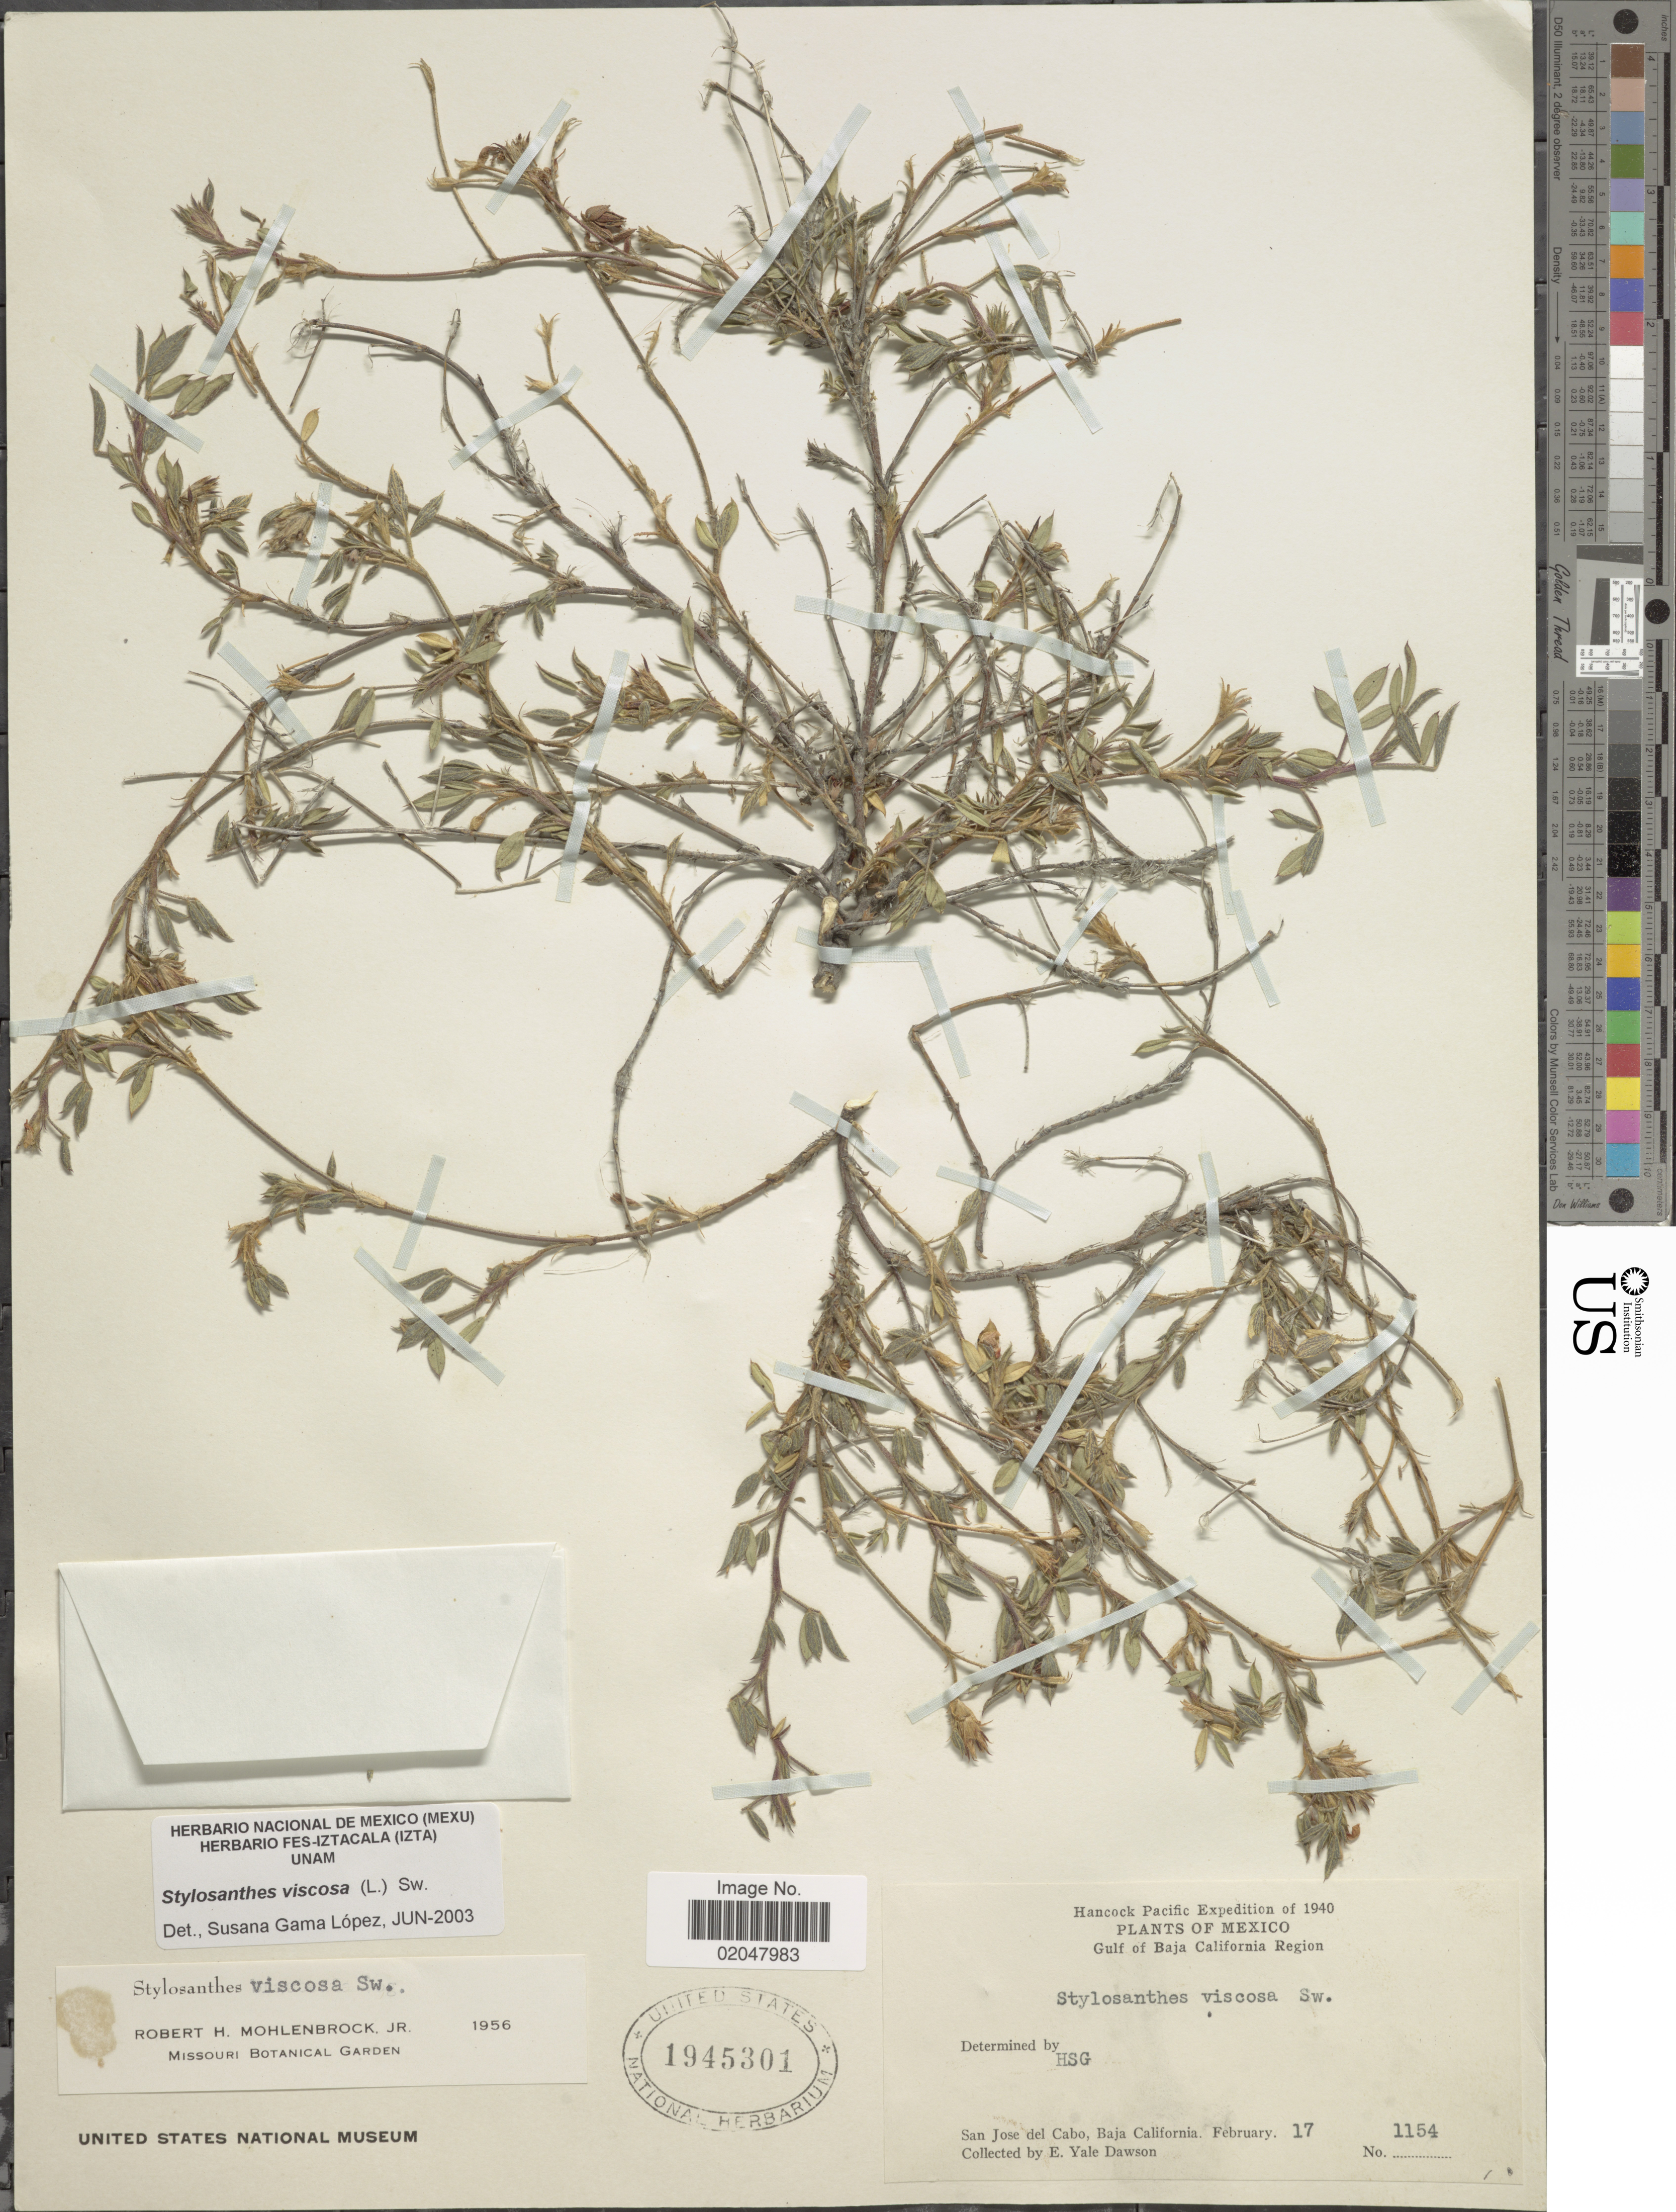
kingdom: Plantae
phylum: Tracheophyta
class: Magnoliopsida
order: Fabales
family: Fabaceae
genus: Stylosanthes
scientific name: Stylosanthes viscosa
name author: Sw.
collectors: N. Yensen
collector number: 1154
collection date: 1940-02-17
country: Mexico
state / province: Baja California Sur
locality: San Jose del Cabo, Gulf of Baja California Region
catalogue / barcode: US 1945301